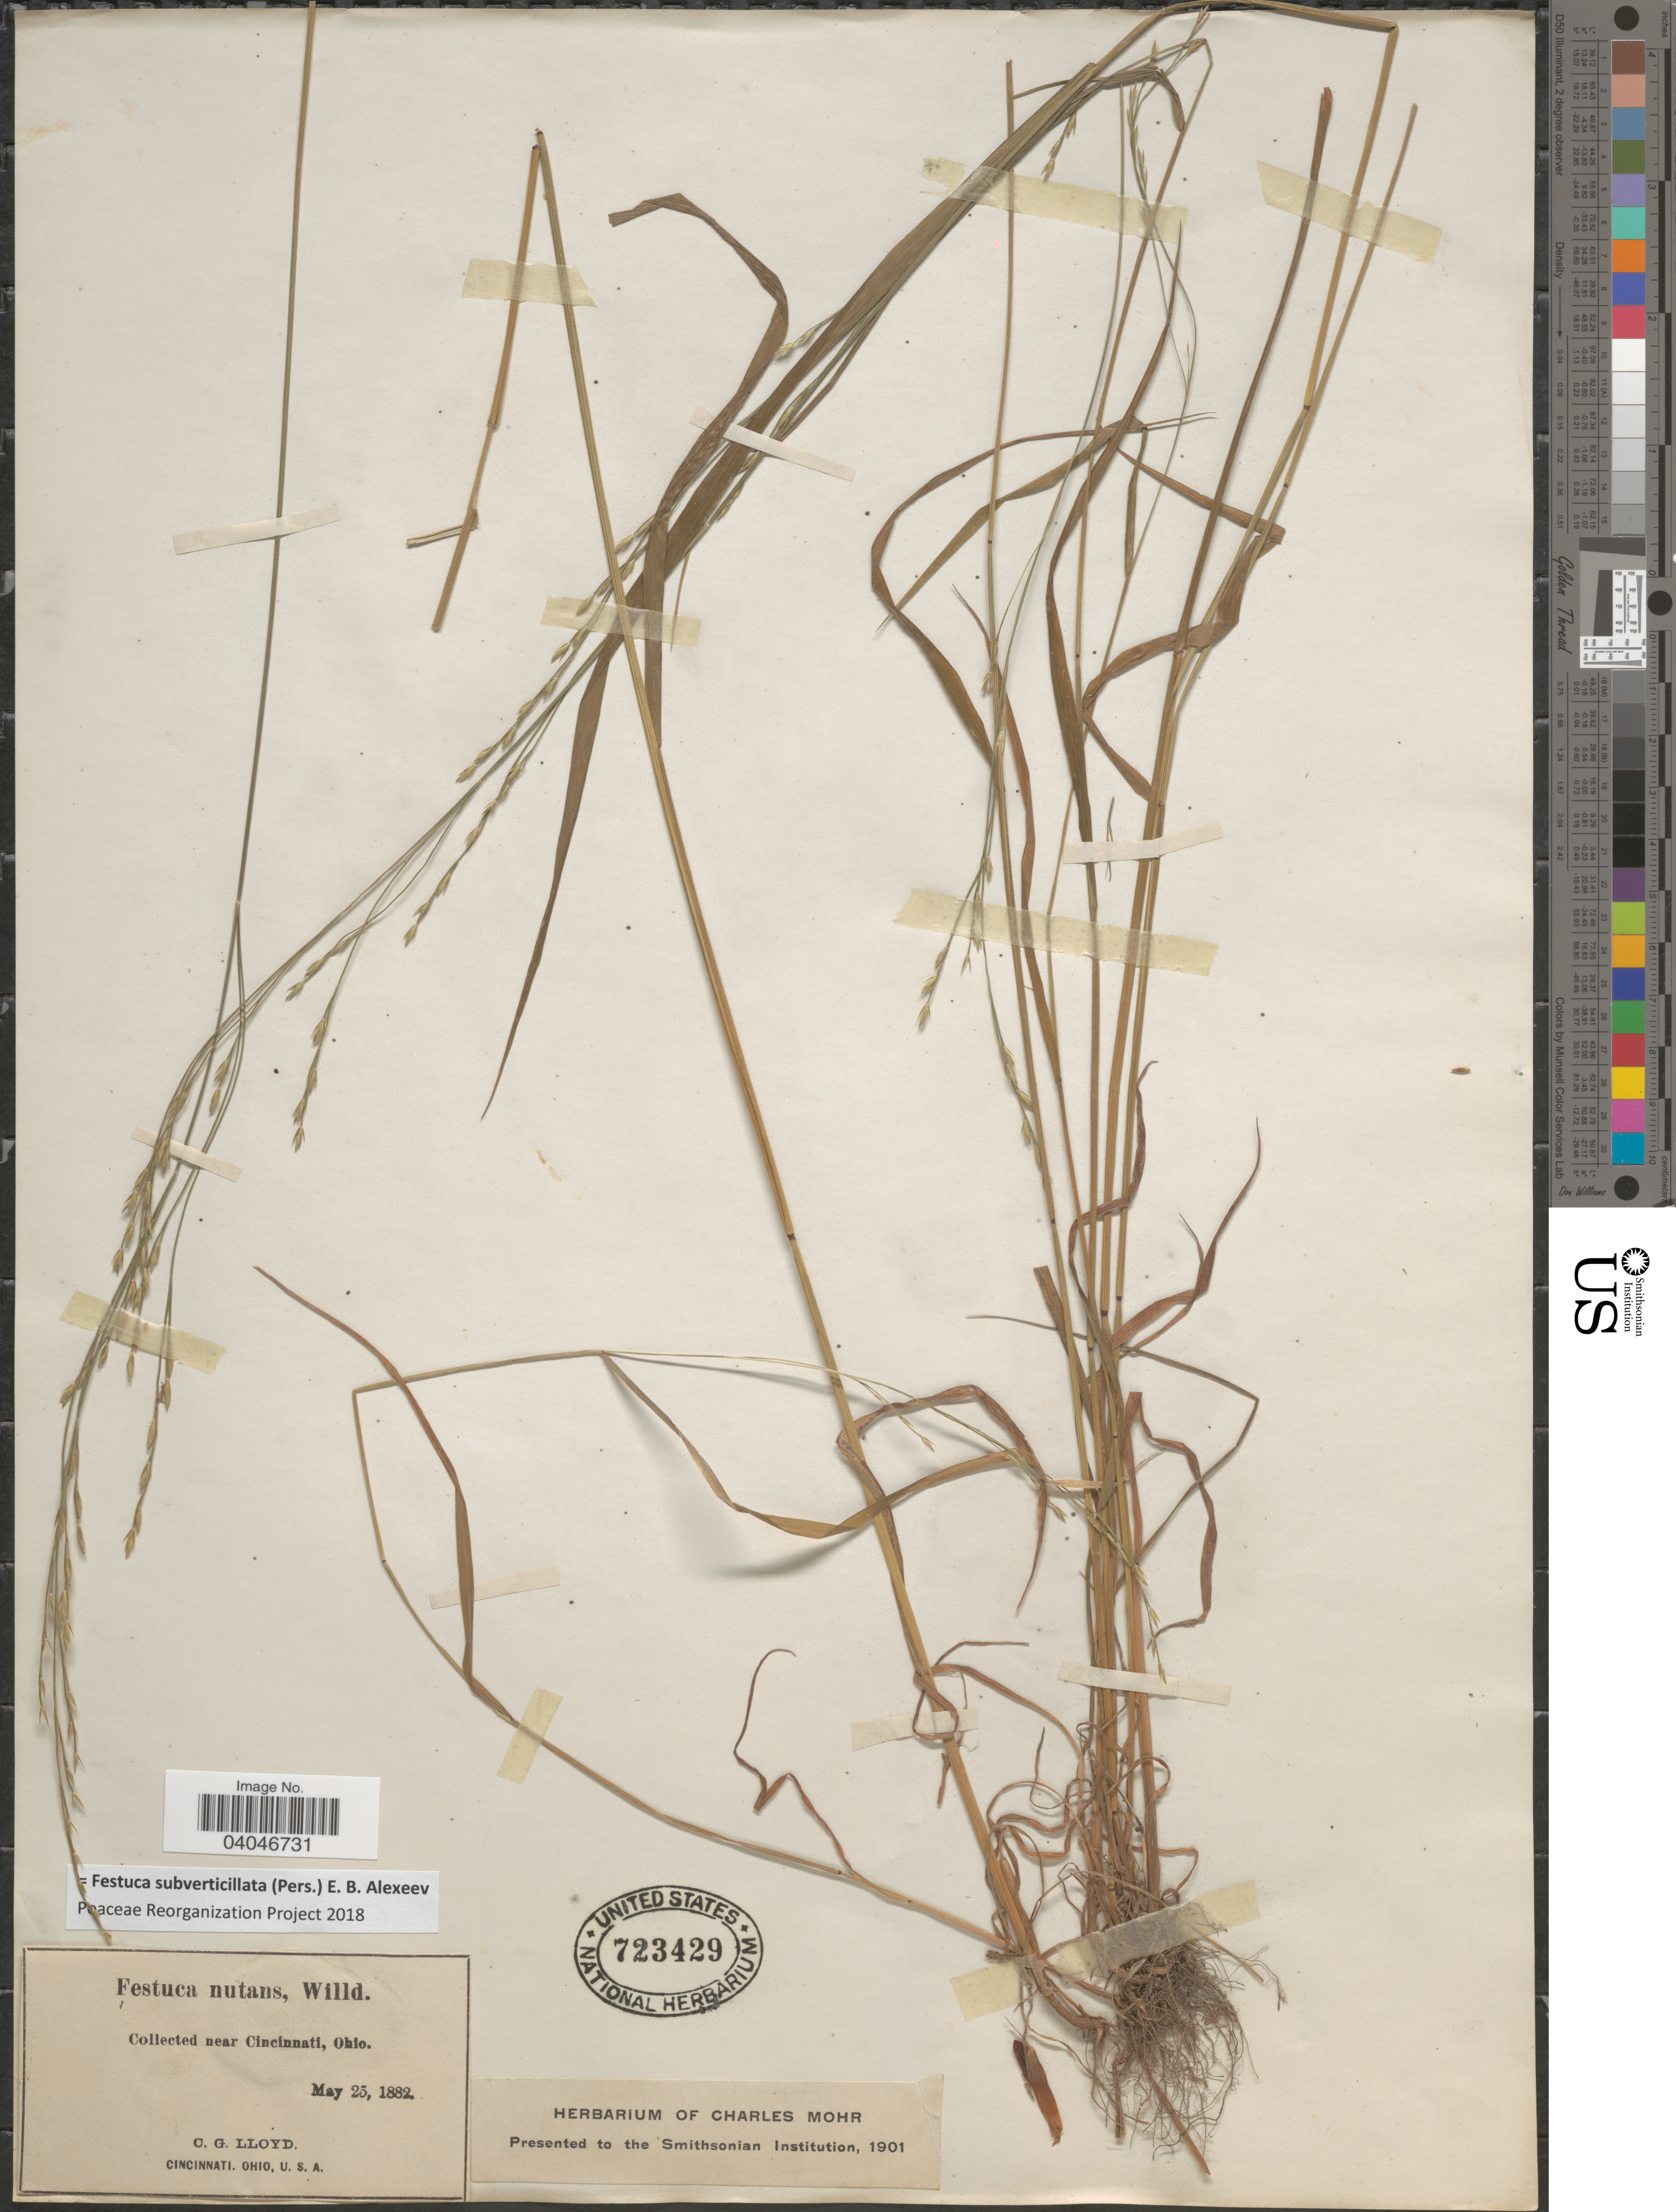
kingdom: Plantae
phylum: Tracheophyta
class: Liliopsida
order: Poales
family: Poaceae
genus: Festuca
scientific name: Festuca subverticillata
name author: (Pers.) E.B. Alexeev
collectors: C. G. Lloyd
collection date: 1882-05-25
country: United States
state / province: Ohio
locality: Near Cincinnati.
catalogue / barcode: US 723429